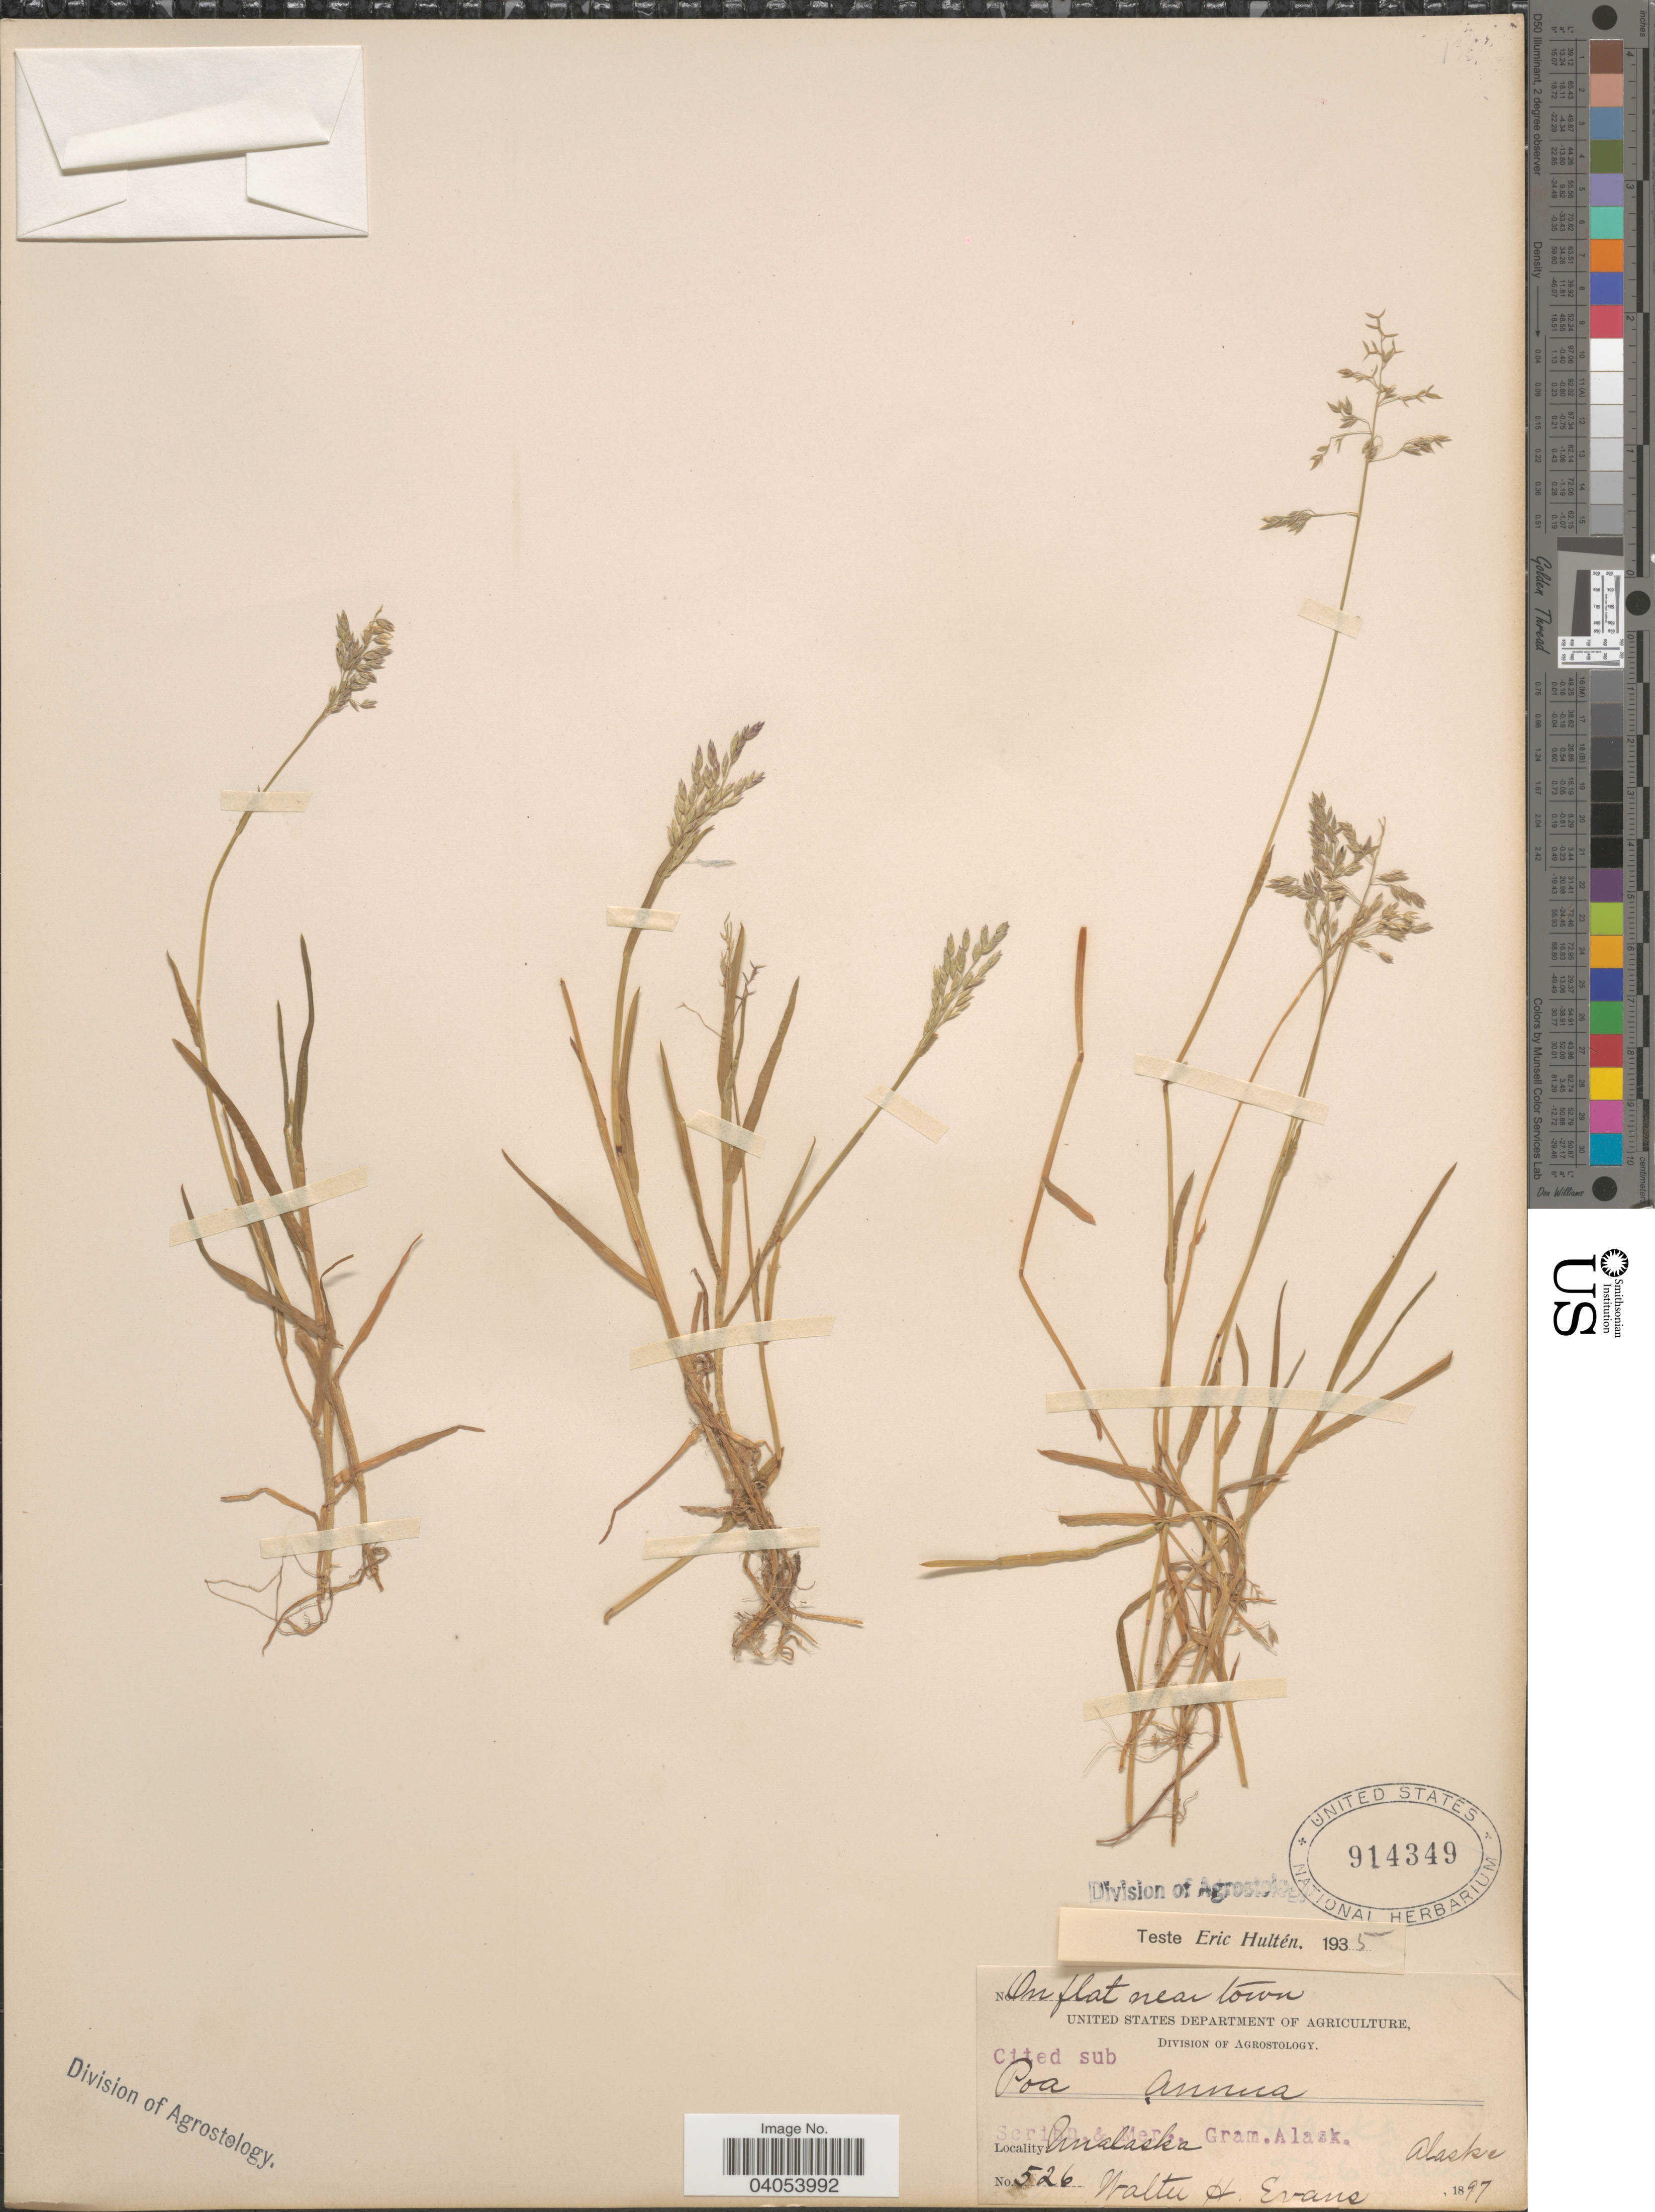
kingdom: Plantae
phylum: Tracheophyta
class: Liliopsida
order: Poales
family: Poaceae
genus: Poa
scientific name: Poa annua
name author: L.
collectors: W. H. Evans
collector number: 526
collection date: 1897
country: United States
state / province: Alaska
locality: Unalaska.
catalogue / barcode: US 914349